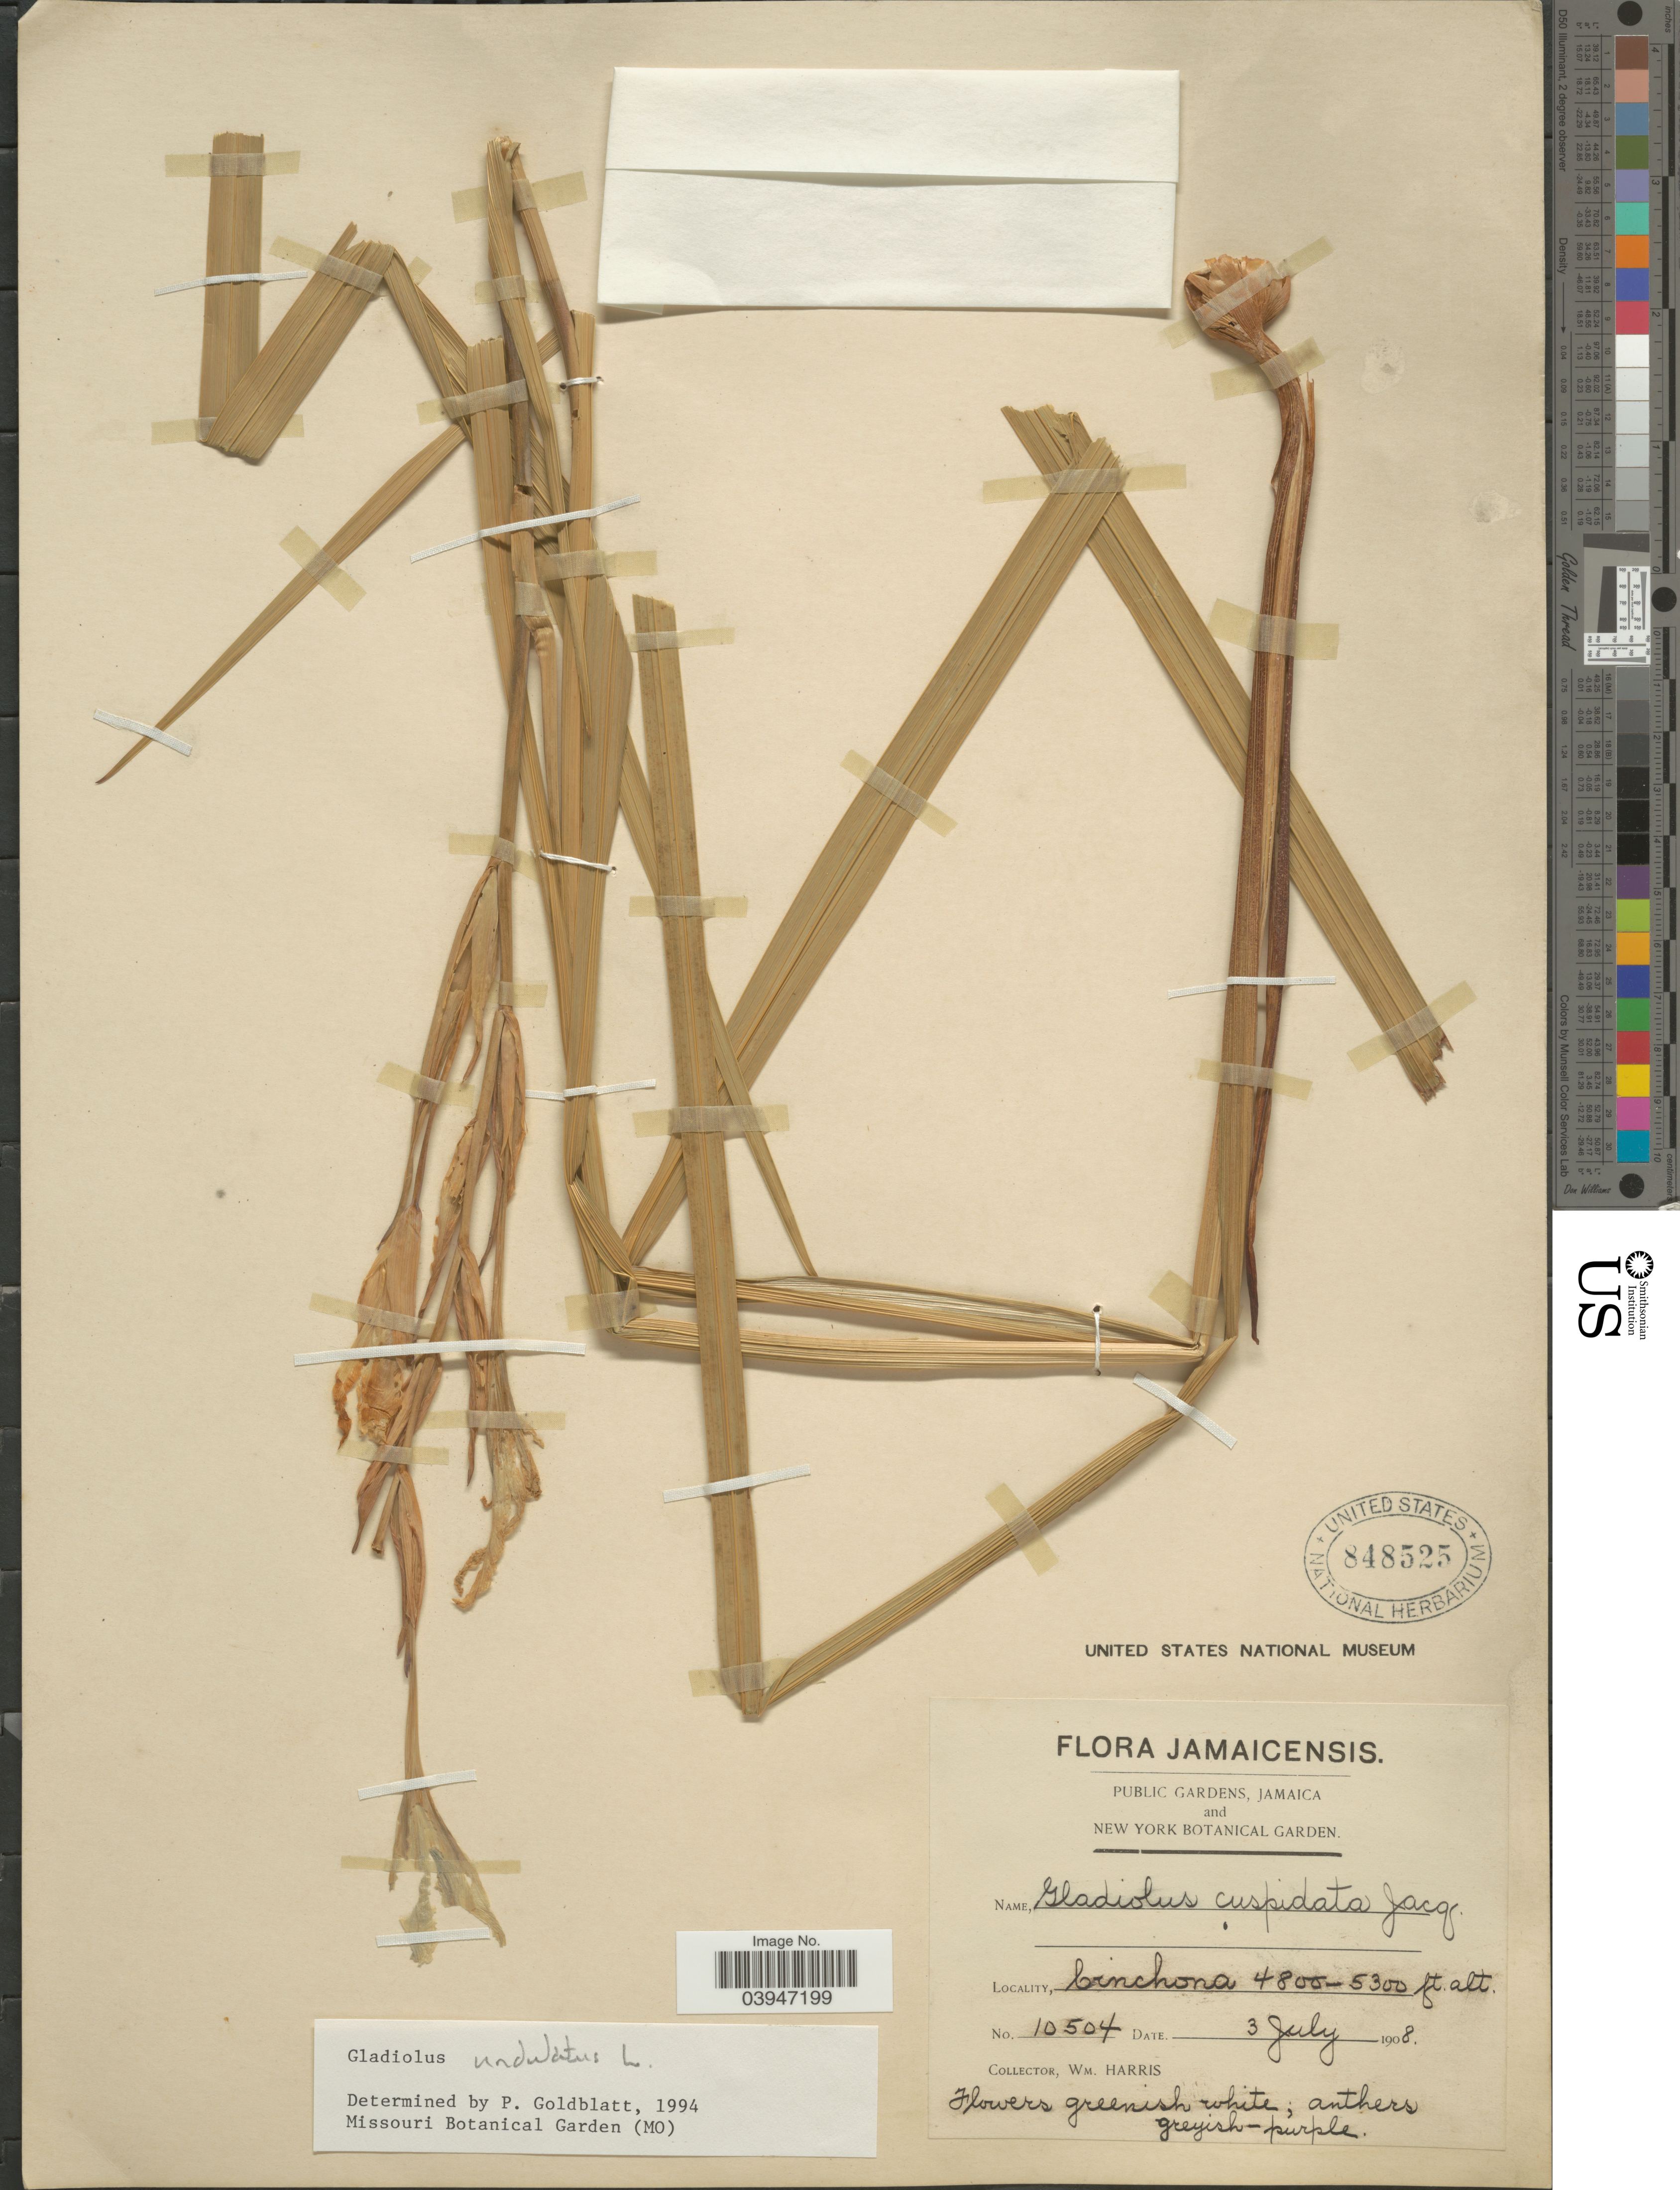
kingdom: Plantae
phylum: Tracheophyta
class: Liliopsida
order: Asparagales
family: Iridaceae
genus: Gladiolus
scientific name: Gladiolus undulatus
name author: L.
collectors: W. H. Harris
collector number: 10504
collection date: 1908-07-03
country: Jamaica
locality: Cinchona.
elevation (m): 1463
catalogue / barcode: US 848525